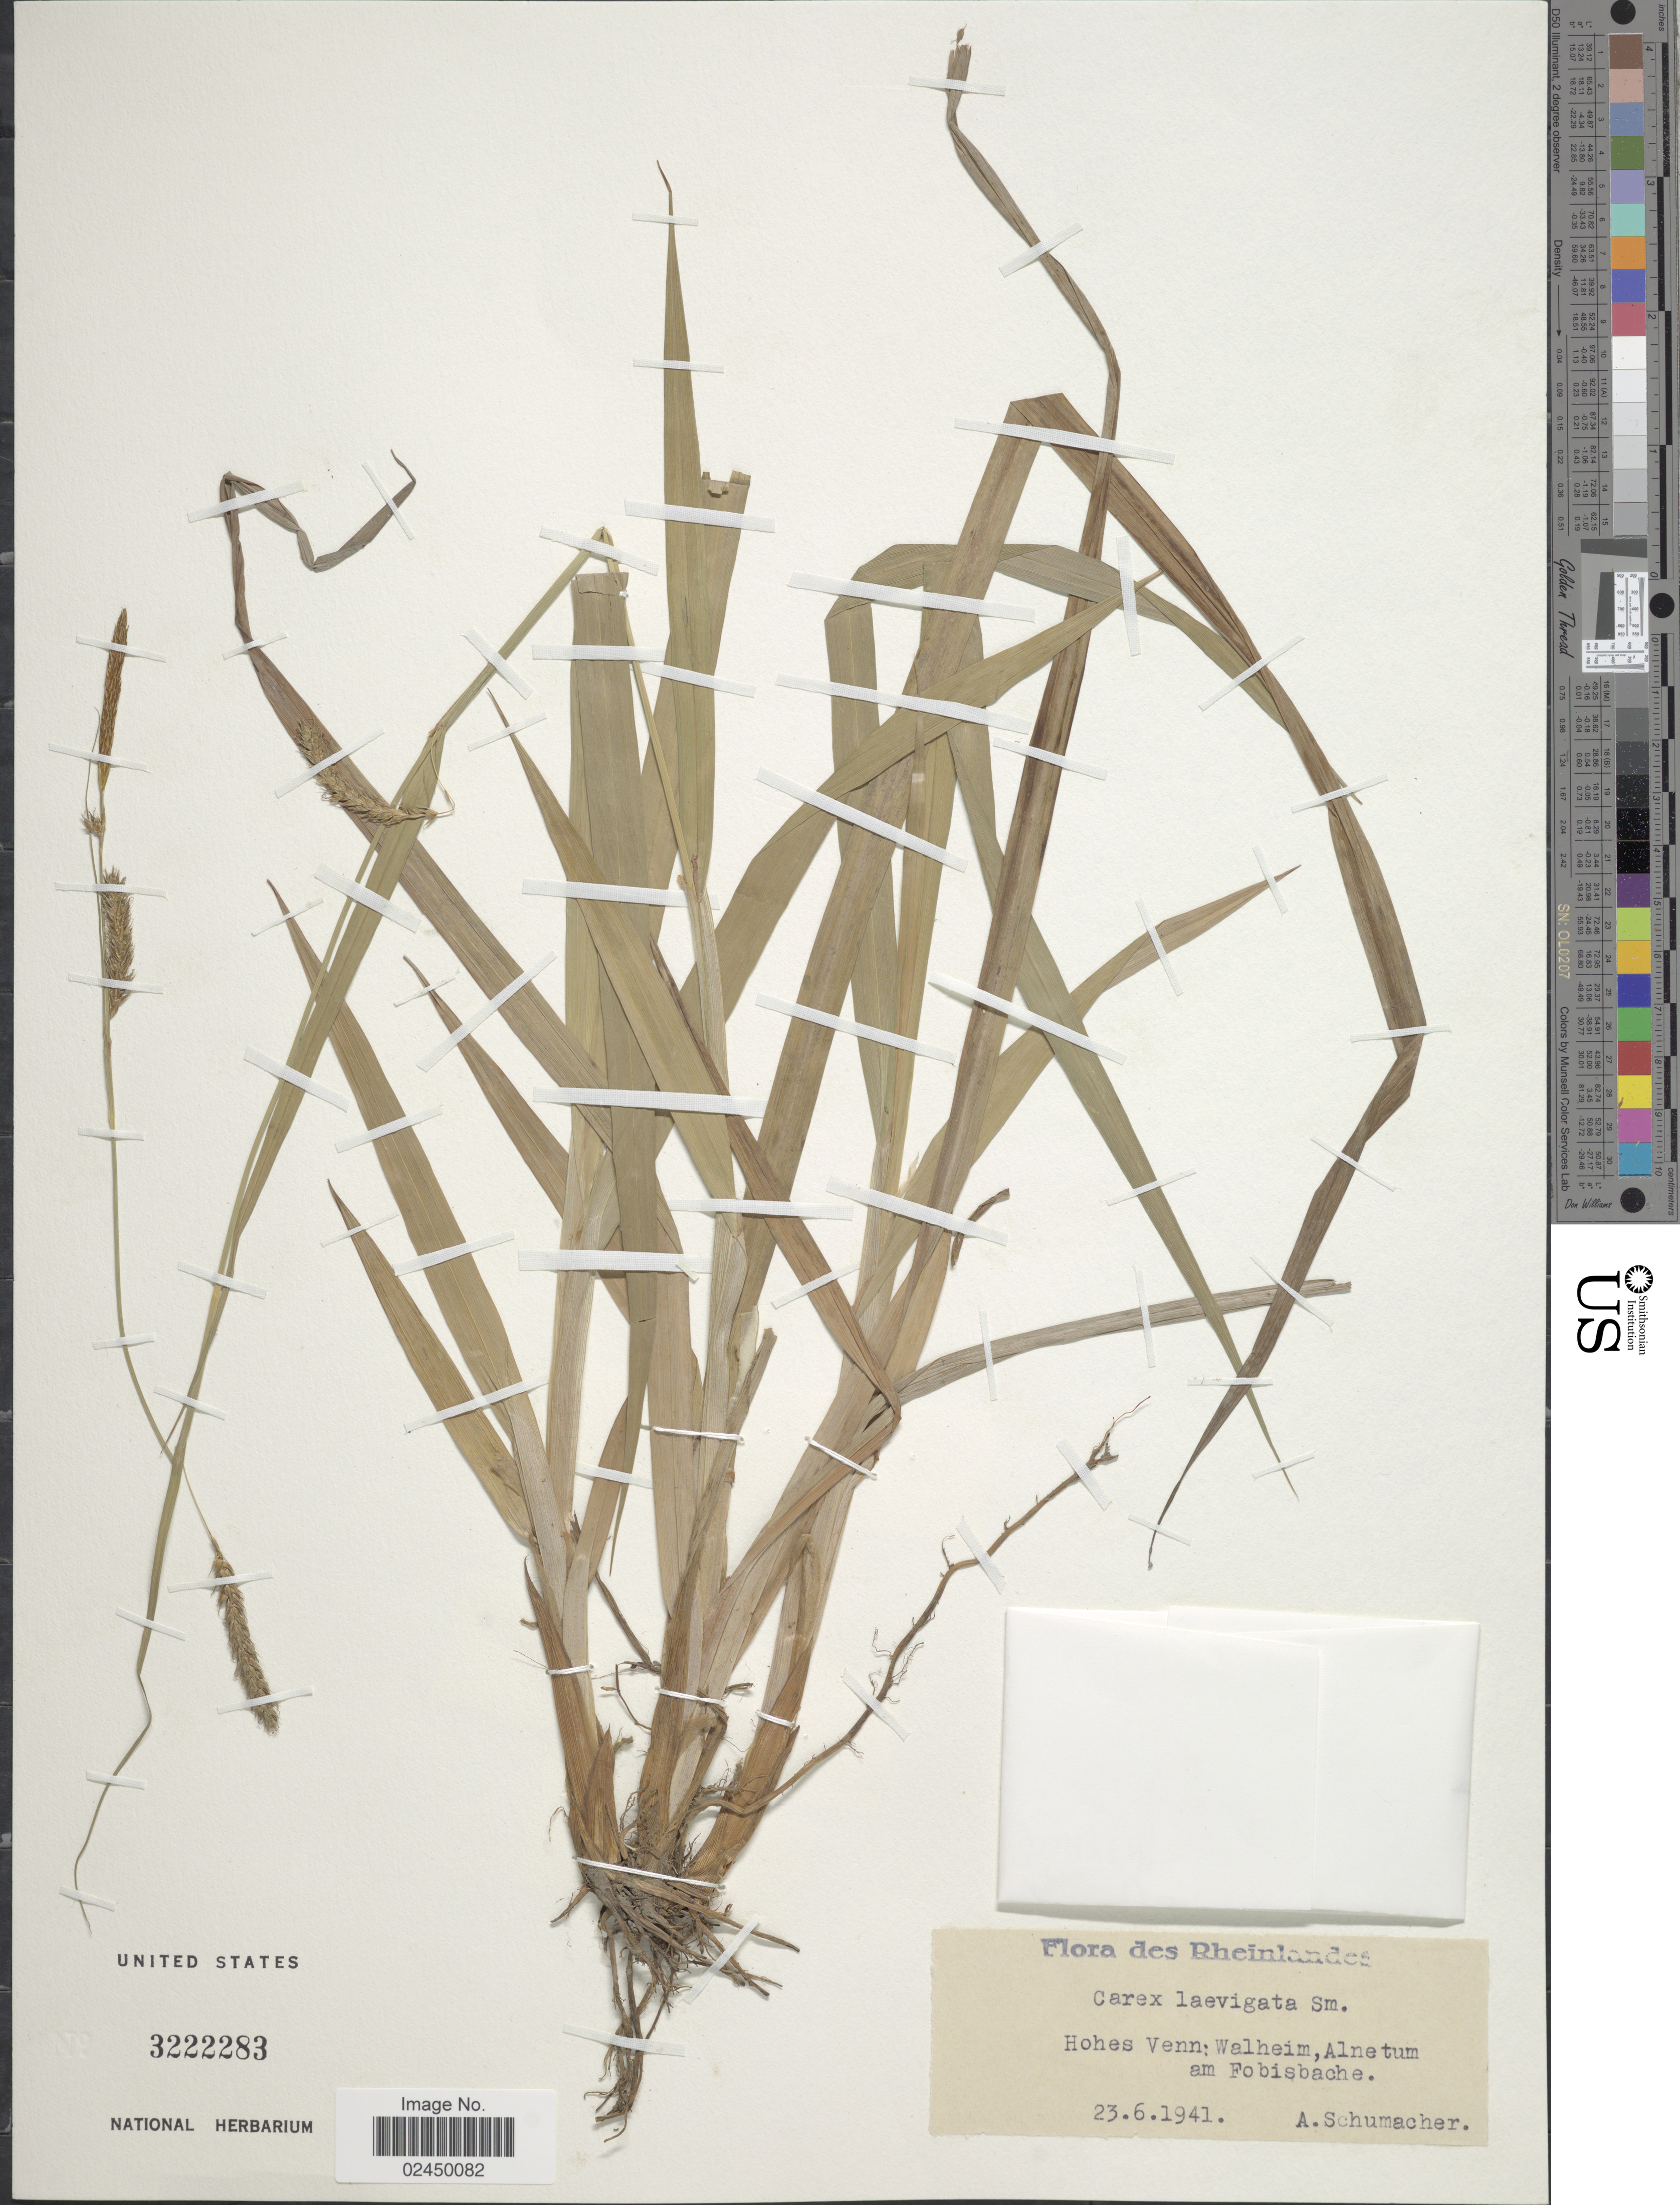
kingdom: Plantae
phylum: Tracheophyta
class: Liliopsida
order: Poales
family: Cyperaceae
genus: Carex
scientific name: Carex laevigata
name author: Sm.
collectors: A. Schumacher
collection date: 1941-06-23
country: Germany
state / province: Rhineland-Palatinate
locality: Des Rheinlandes, Hohes Venn: Walheim, alnetum am Fobisbache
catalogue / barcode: US 322283